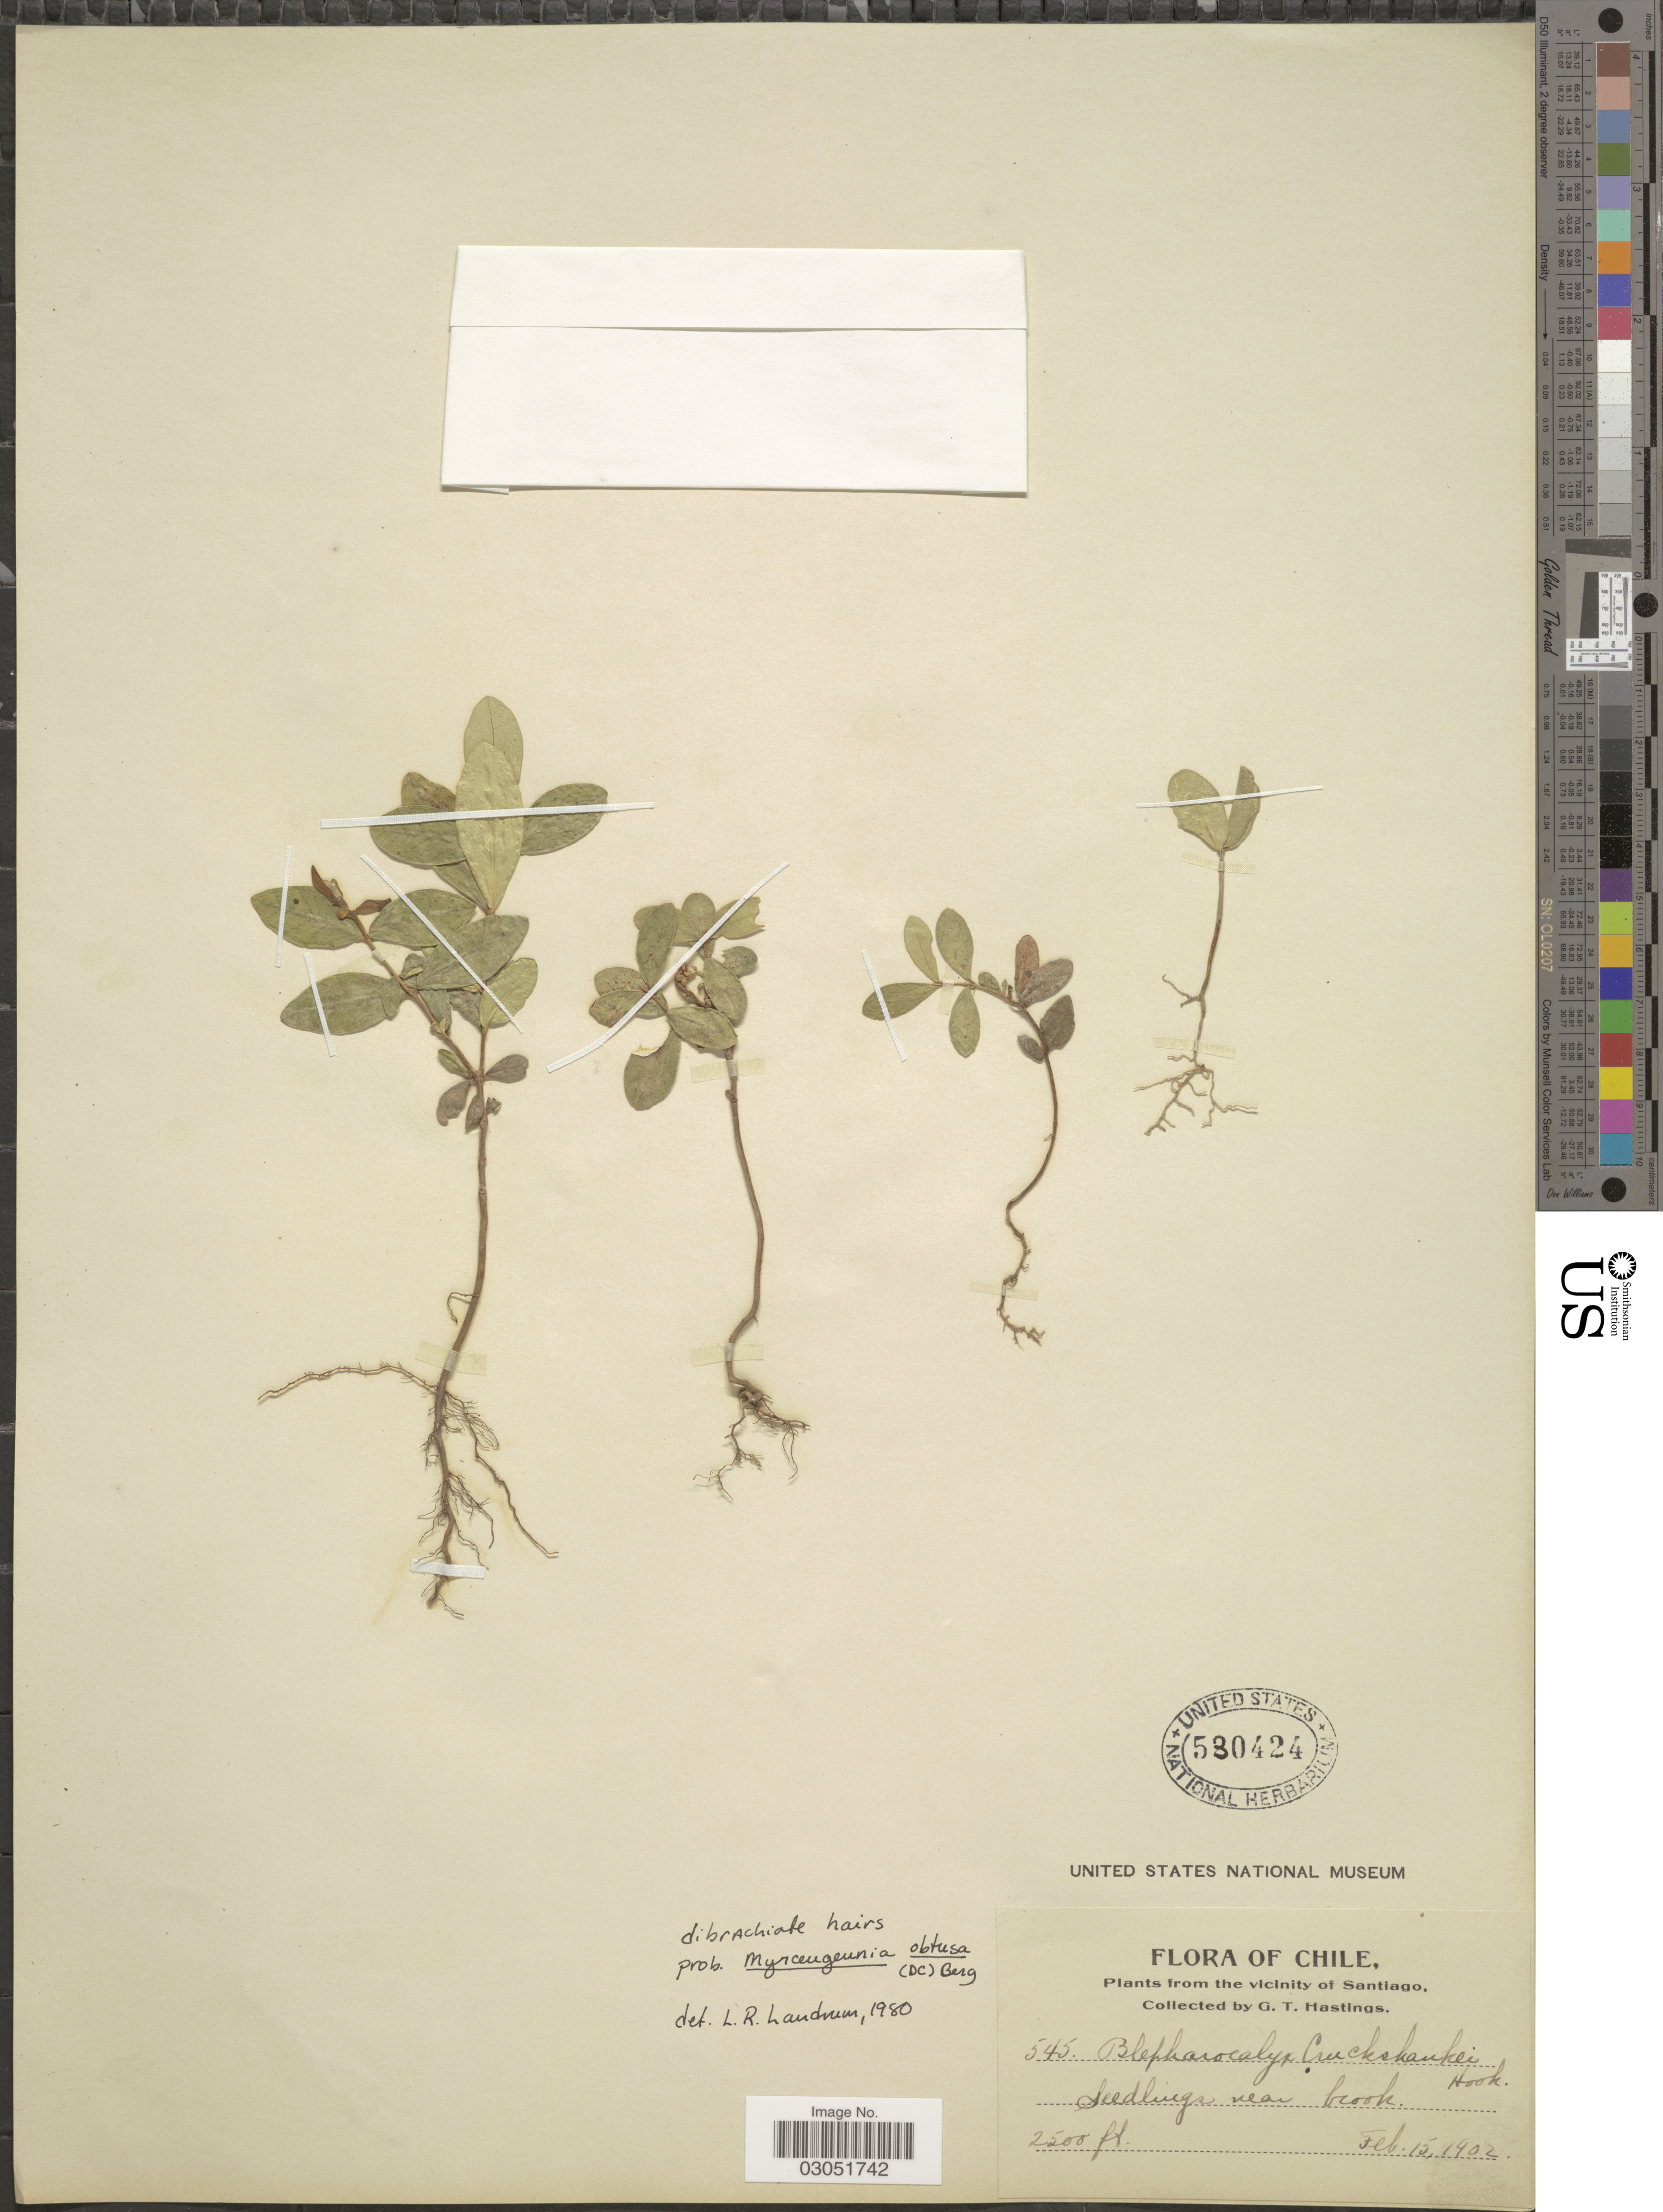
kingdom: Plantae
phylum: Tracheophyta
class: Magnoliopsida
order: Myrtales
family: Myrtaceae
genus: Myrceugenia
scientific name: Myrceugenia obtusa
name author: O. Berg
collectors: G. Hastings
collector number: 545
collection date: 1902-02-15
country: Chile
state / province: Región Metropolitana (RM)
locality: Vicinity of Santiago.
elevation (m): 762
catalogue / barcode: US 530424